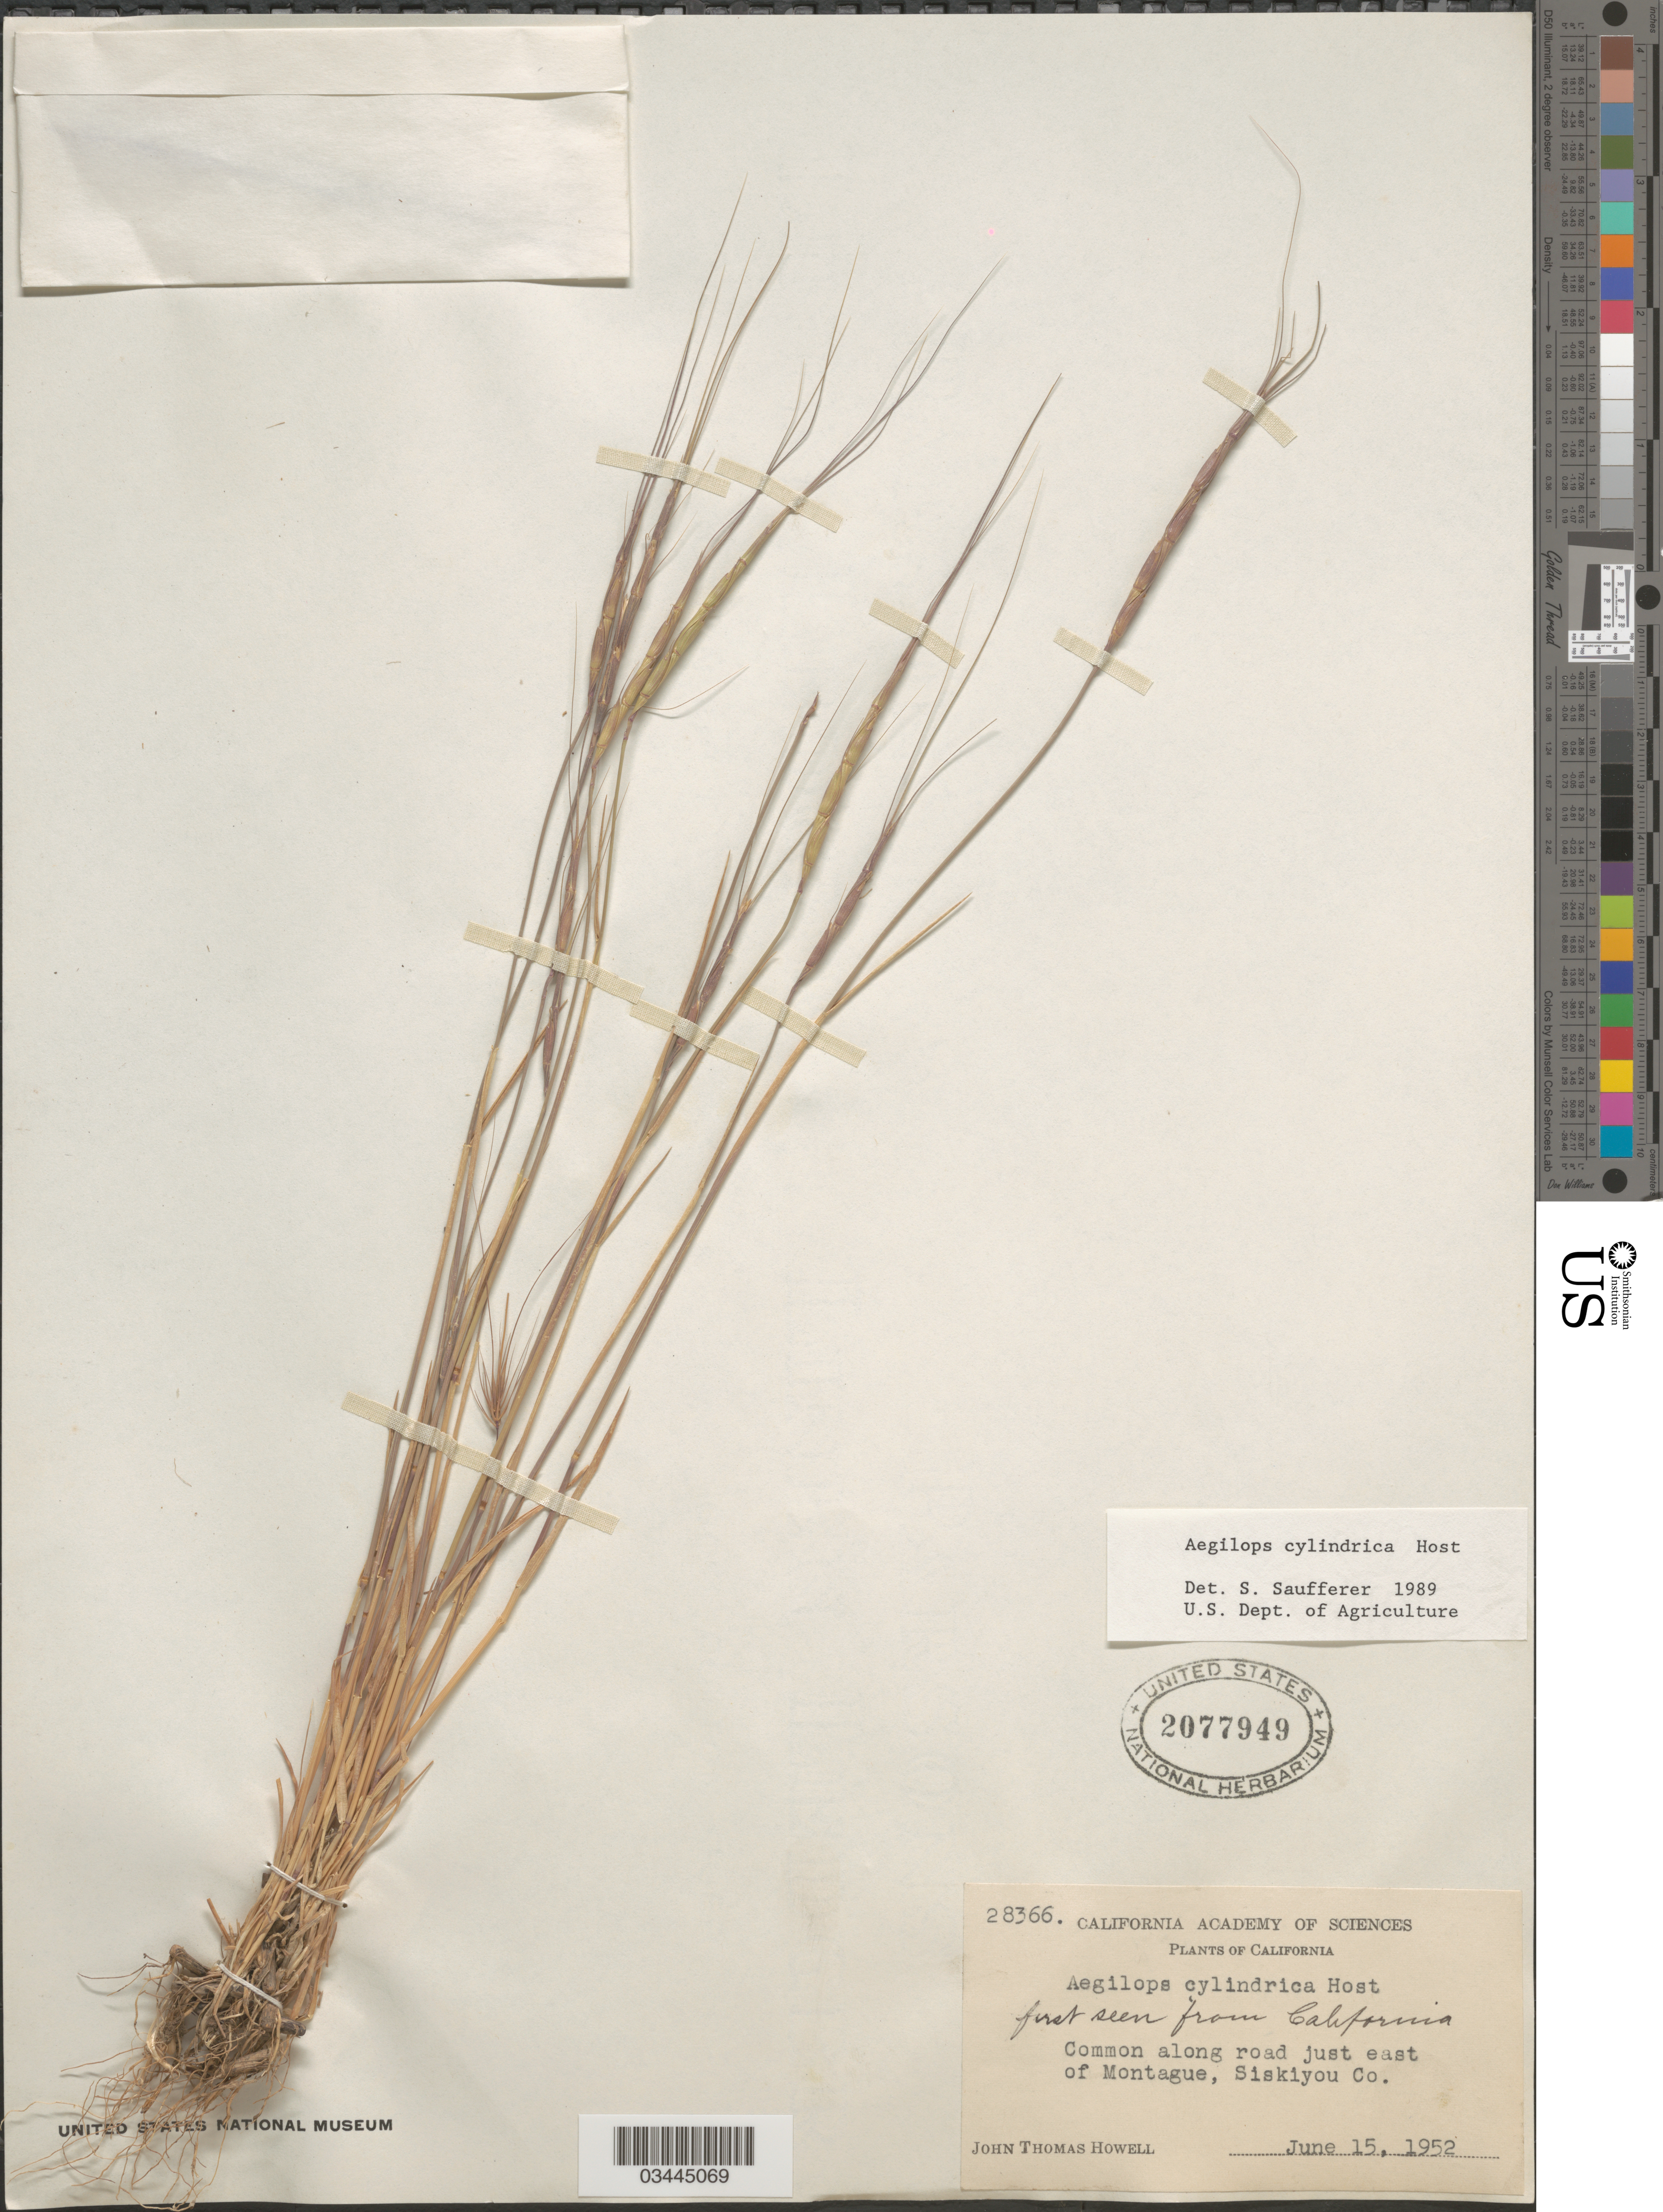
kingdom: Plantae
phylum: Tracheophyta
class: Liliopsida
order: Poales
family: Poaceae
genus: Aegilops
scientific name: Aegilops cylindrica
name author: Host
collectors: J. T. Howell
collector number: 28366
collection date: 1952-06-15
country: United States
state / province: California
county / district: Siskiyou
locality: Common along road just east of Montague, Siskiyou Co.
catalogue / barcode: US 2077949